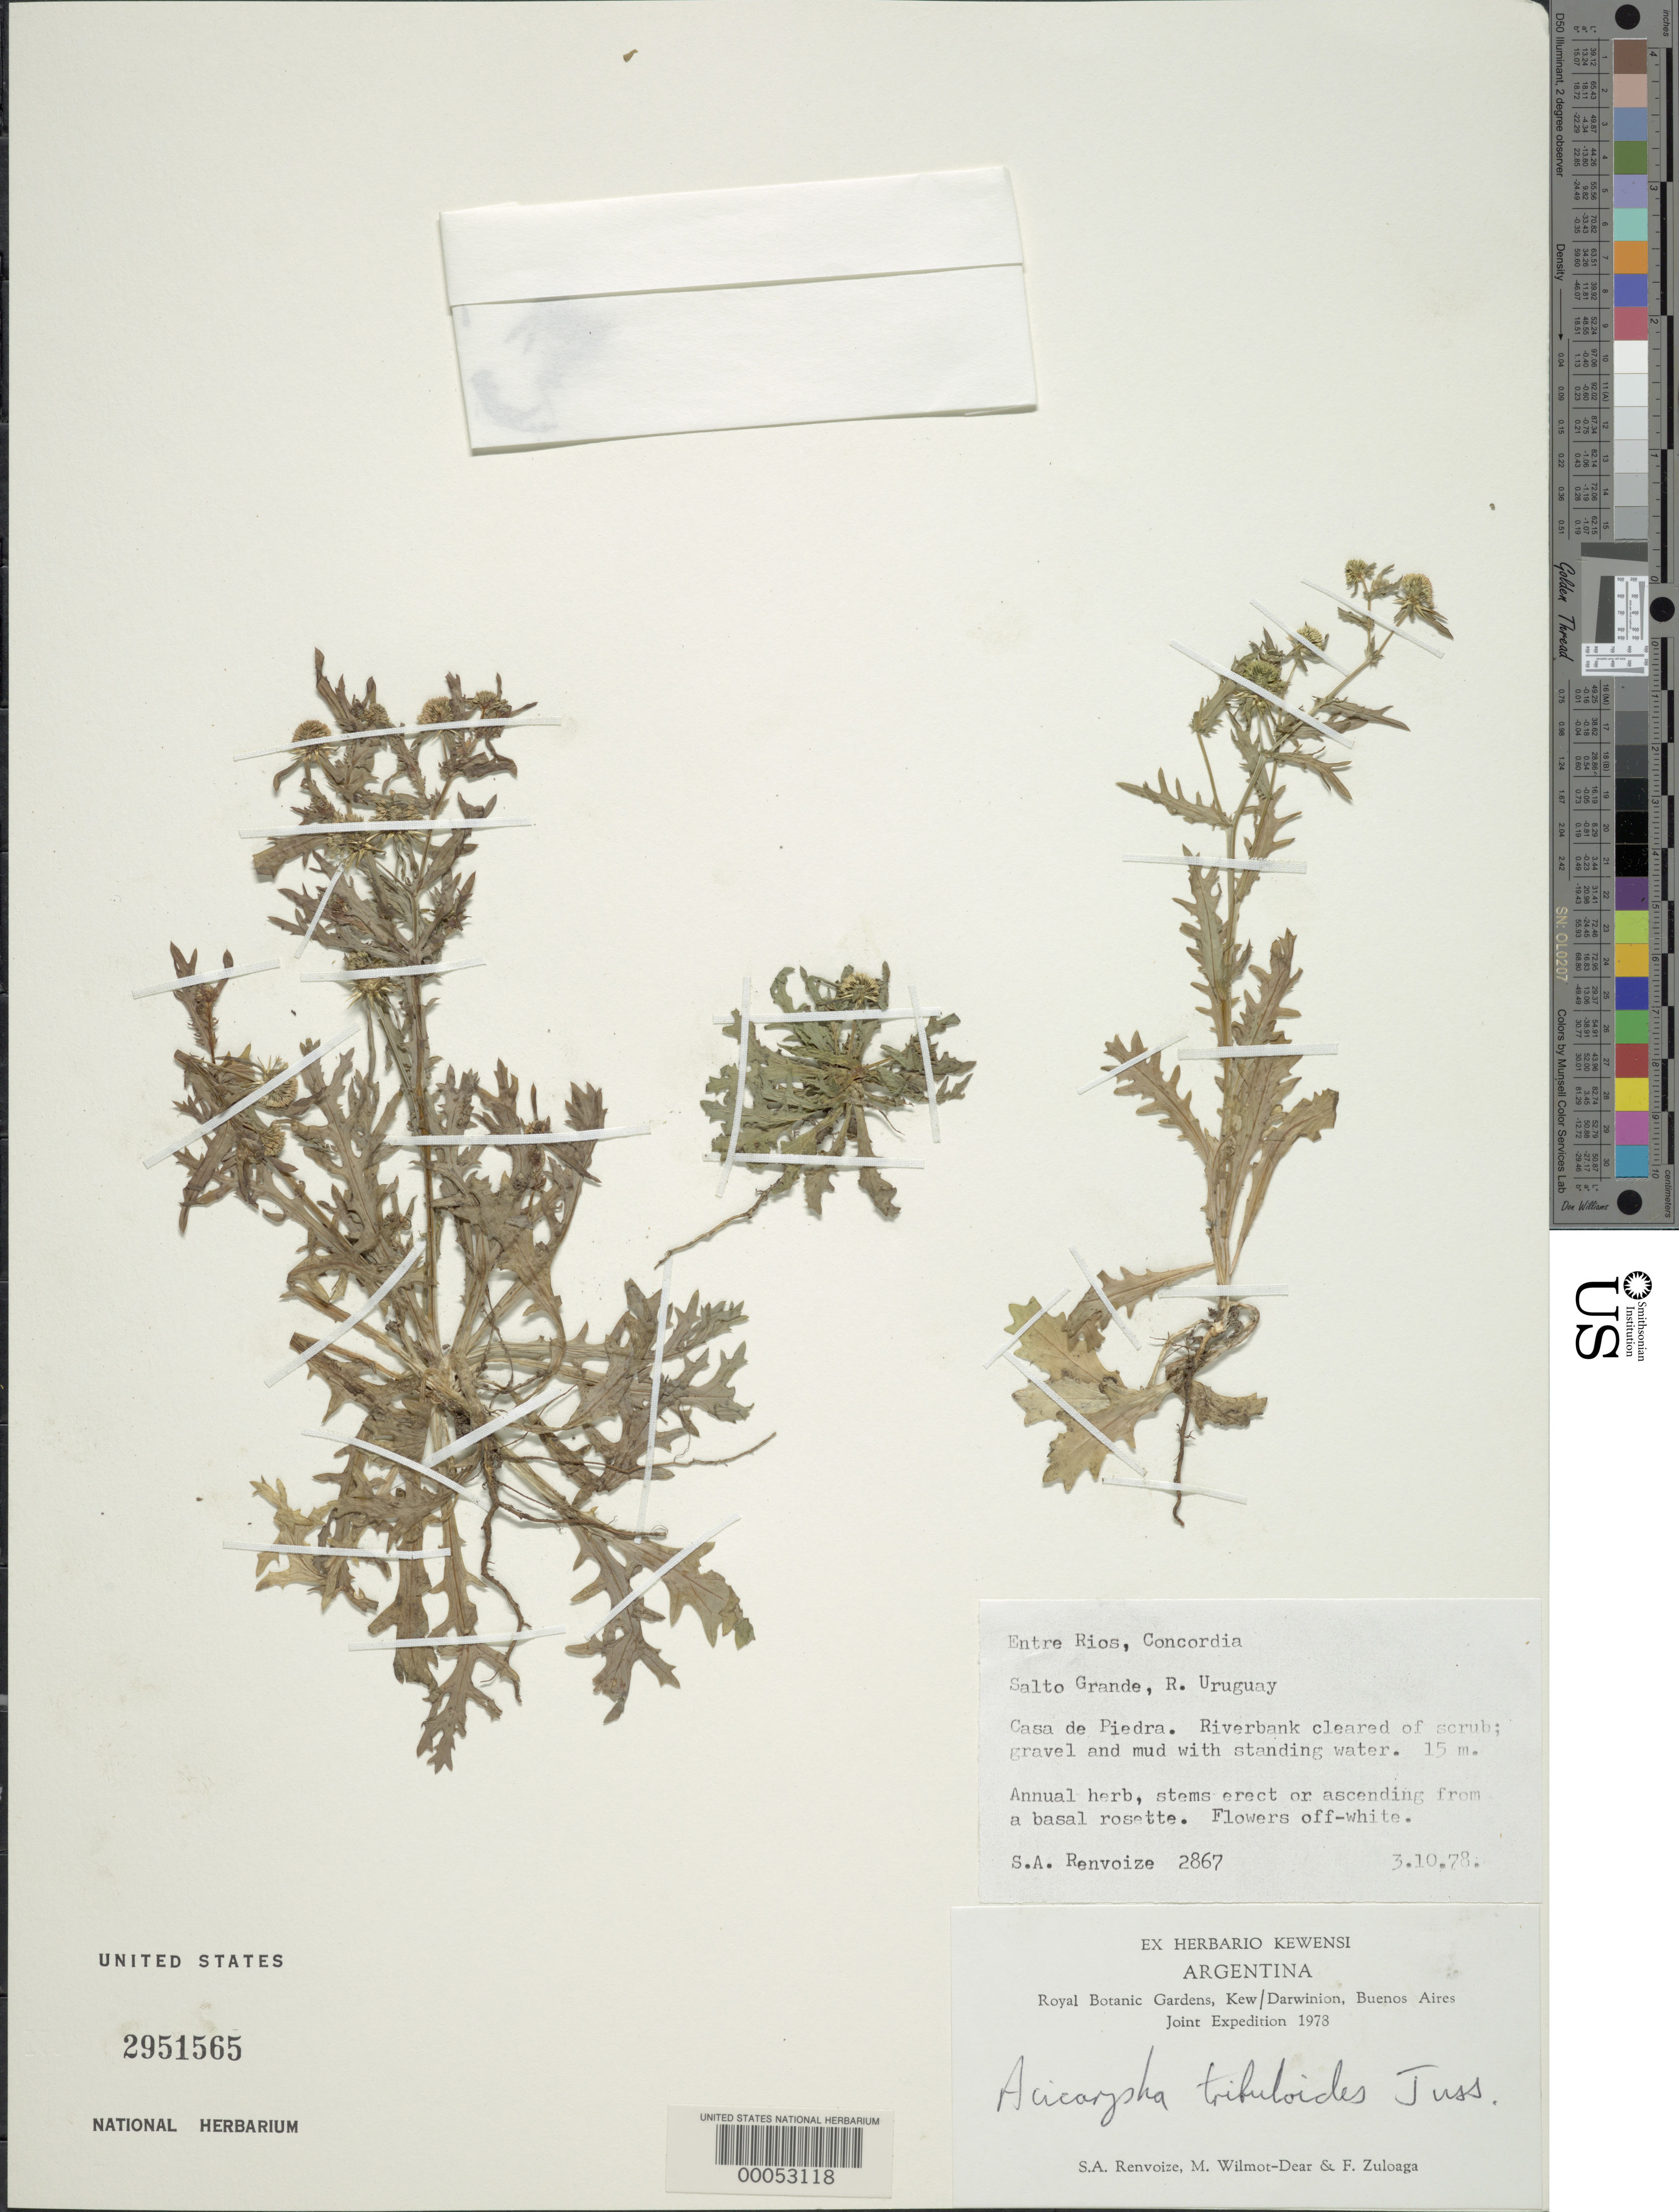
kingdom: Plantae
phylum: Tracheophyta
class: Magnoliopsida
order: Asterales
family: Calyceraceae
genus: Acicarpha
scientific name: Acicarpha tribuloides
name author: Juss.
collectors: S. A. Renvoize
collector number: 2867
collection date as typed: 03 Oct 1978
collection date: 1978-10-03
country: Uruguay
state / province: Salto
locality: Entre rios, concordia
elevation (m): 15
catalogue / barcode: US 2951565